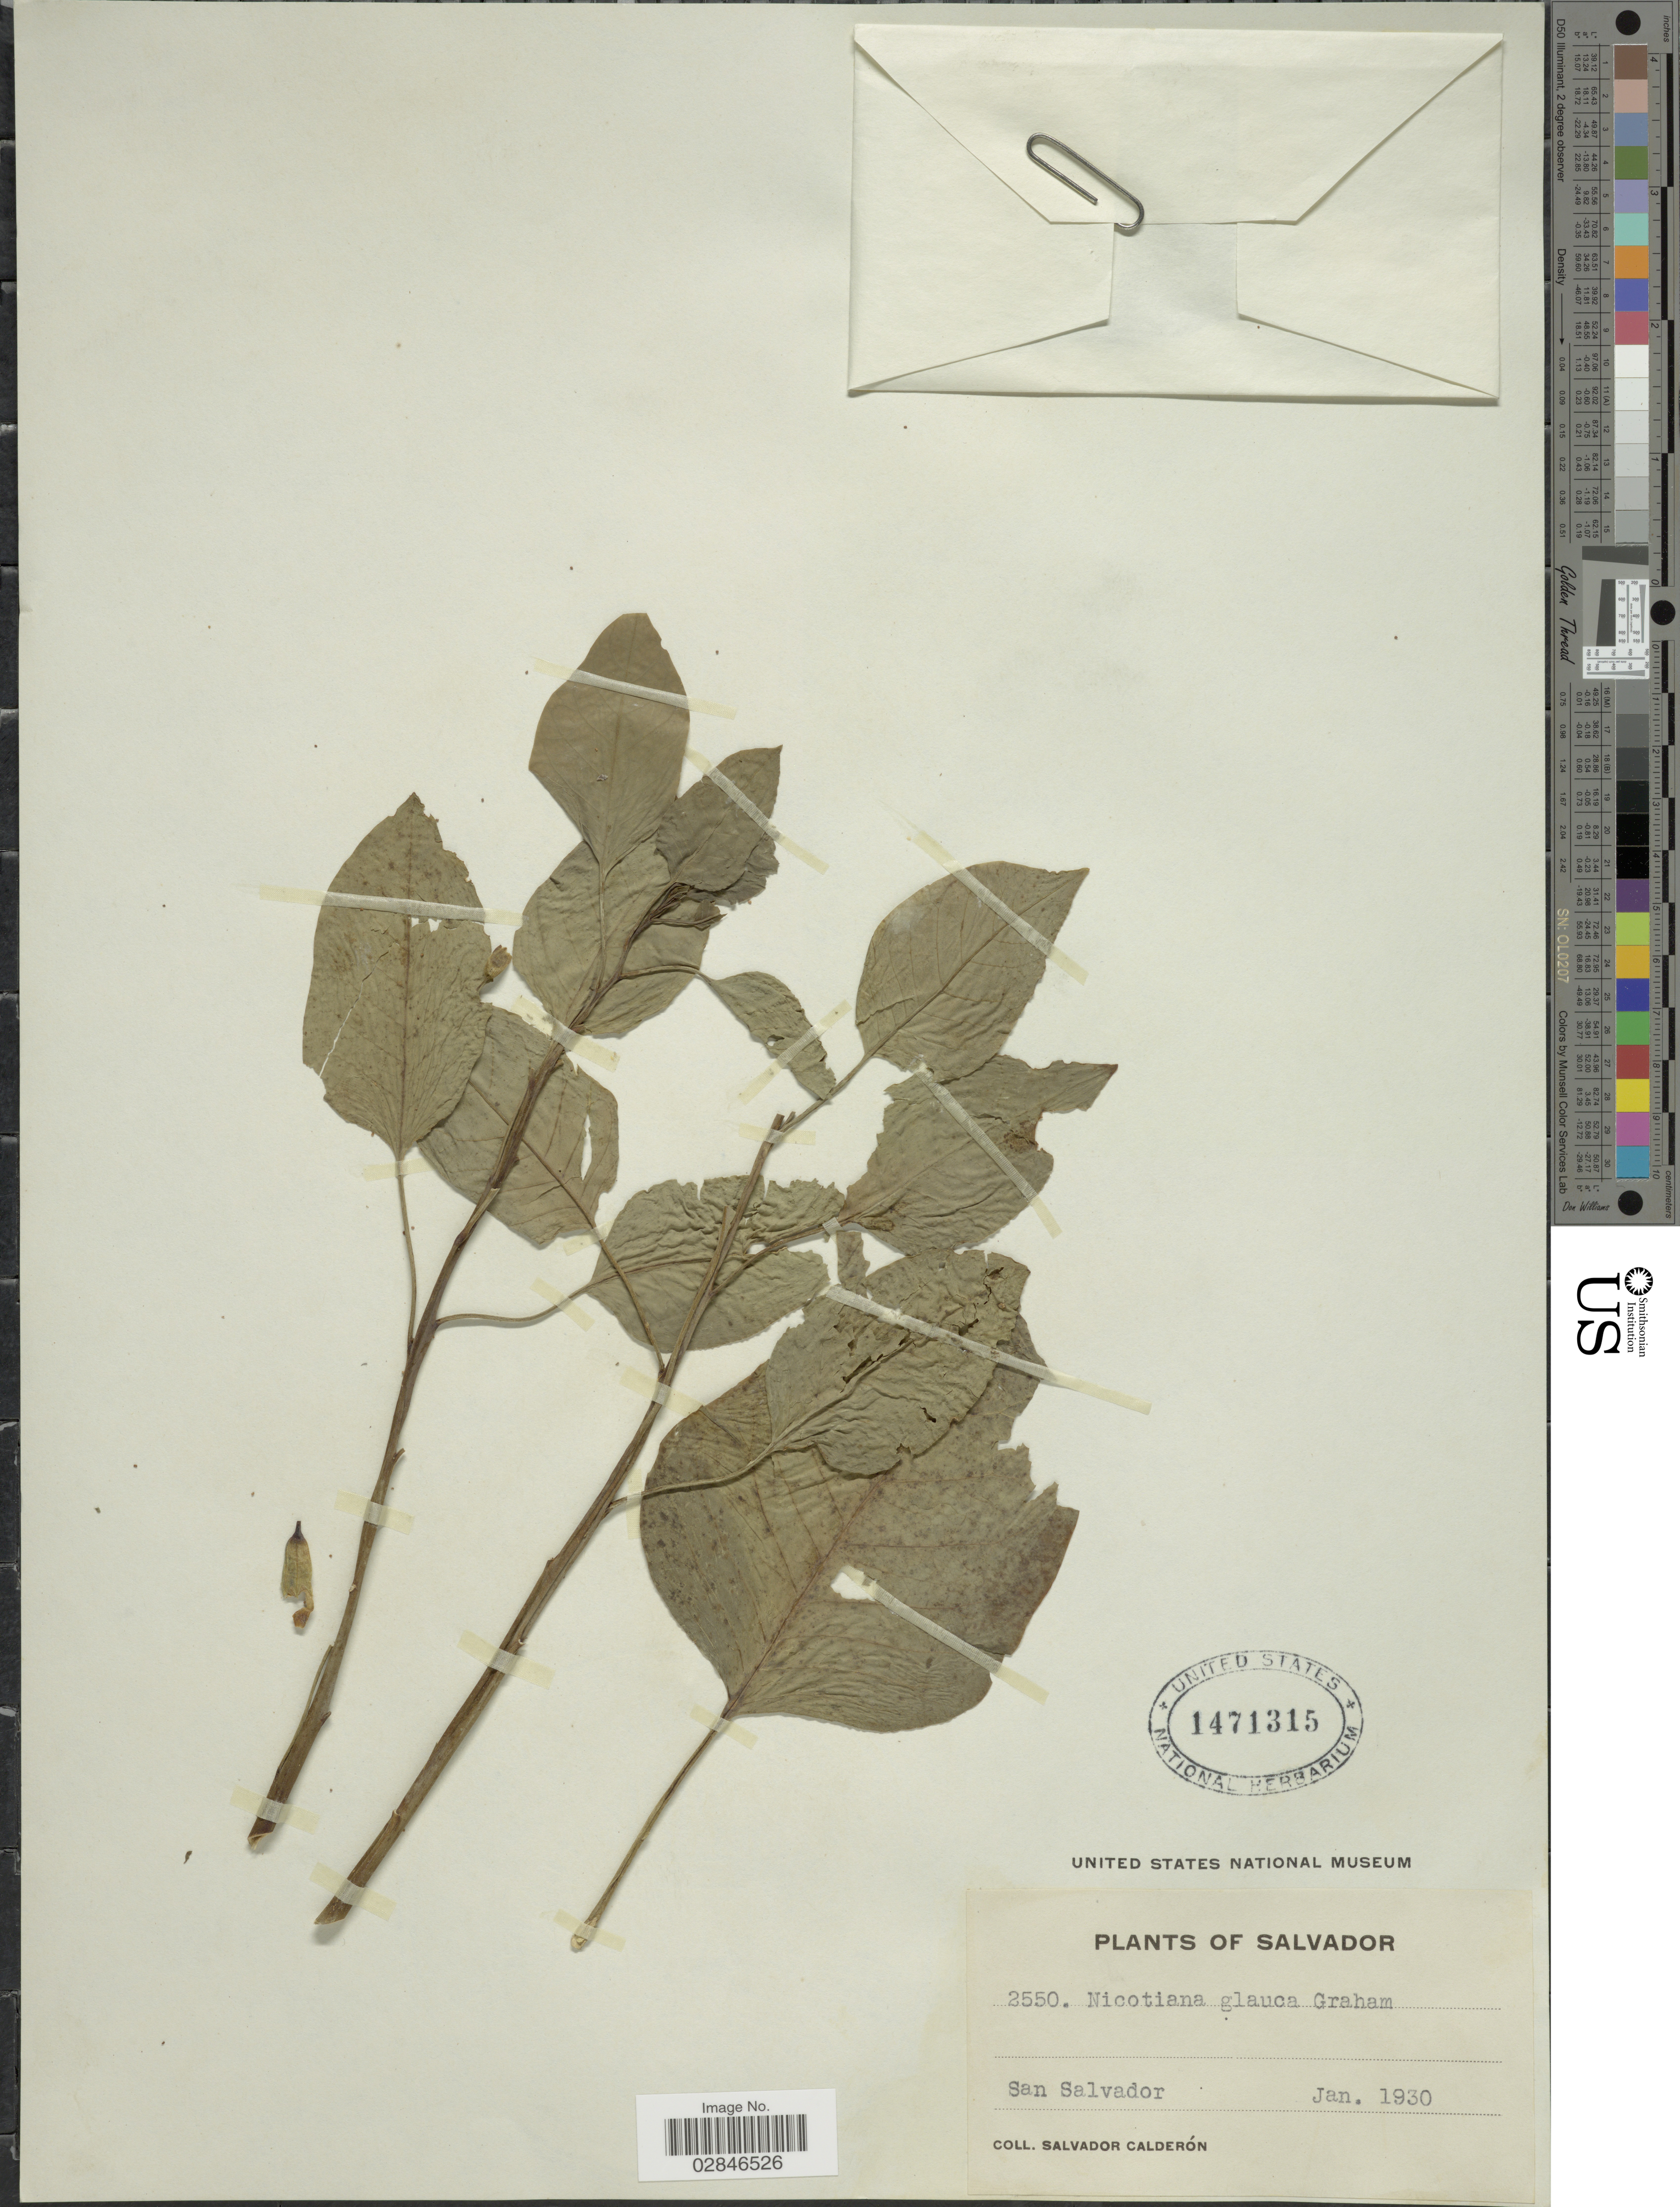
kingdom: Plantae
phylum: Tracheophyta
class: Magnoliopsida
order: Solanales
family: Solanaceae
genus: Nicotiana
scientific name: Nicotiana glauca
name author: Graham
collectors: S. Calderón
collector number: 2550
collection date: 1930-01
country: El Salvador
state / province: San Salvador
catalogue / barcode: US 1471315